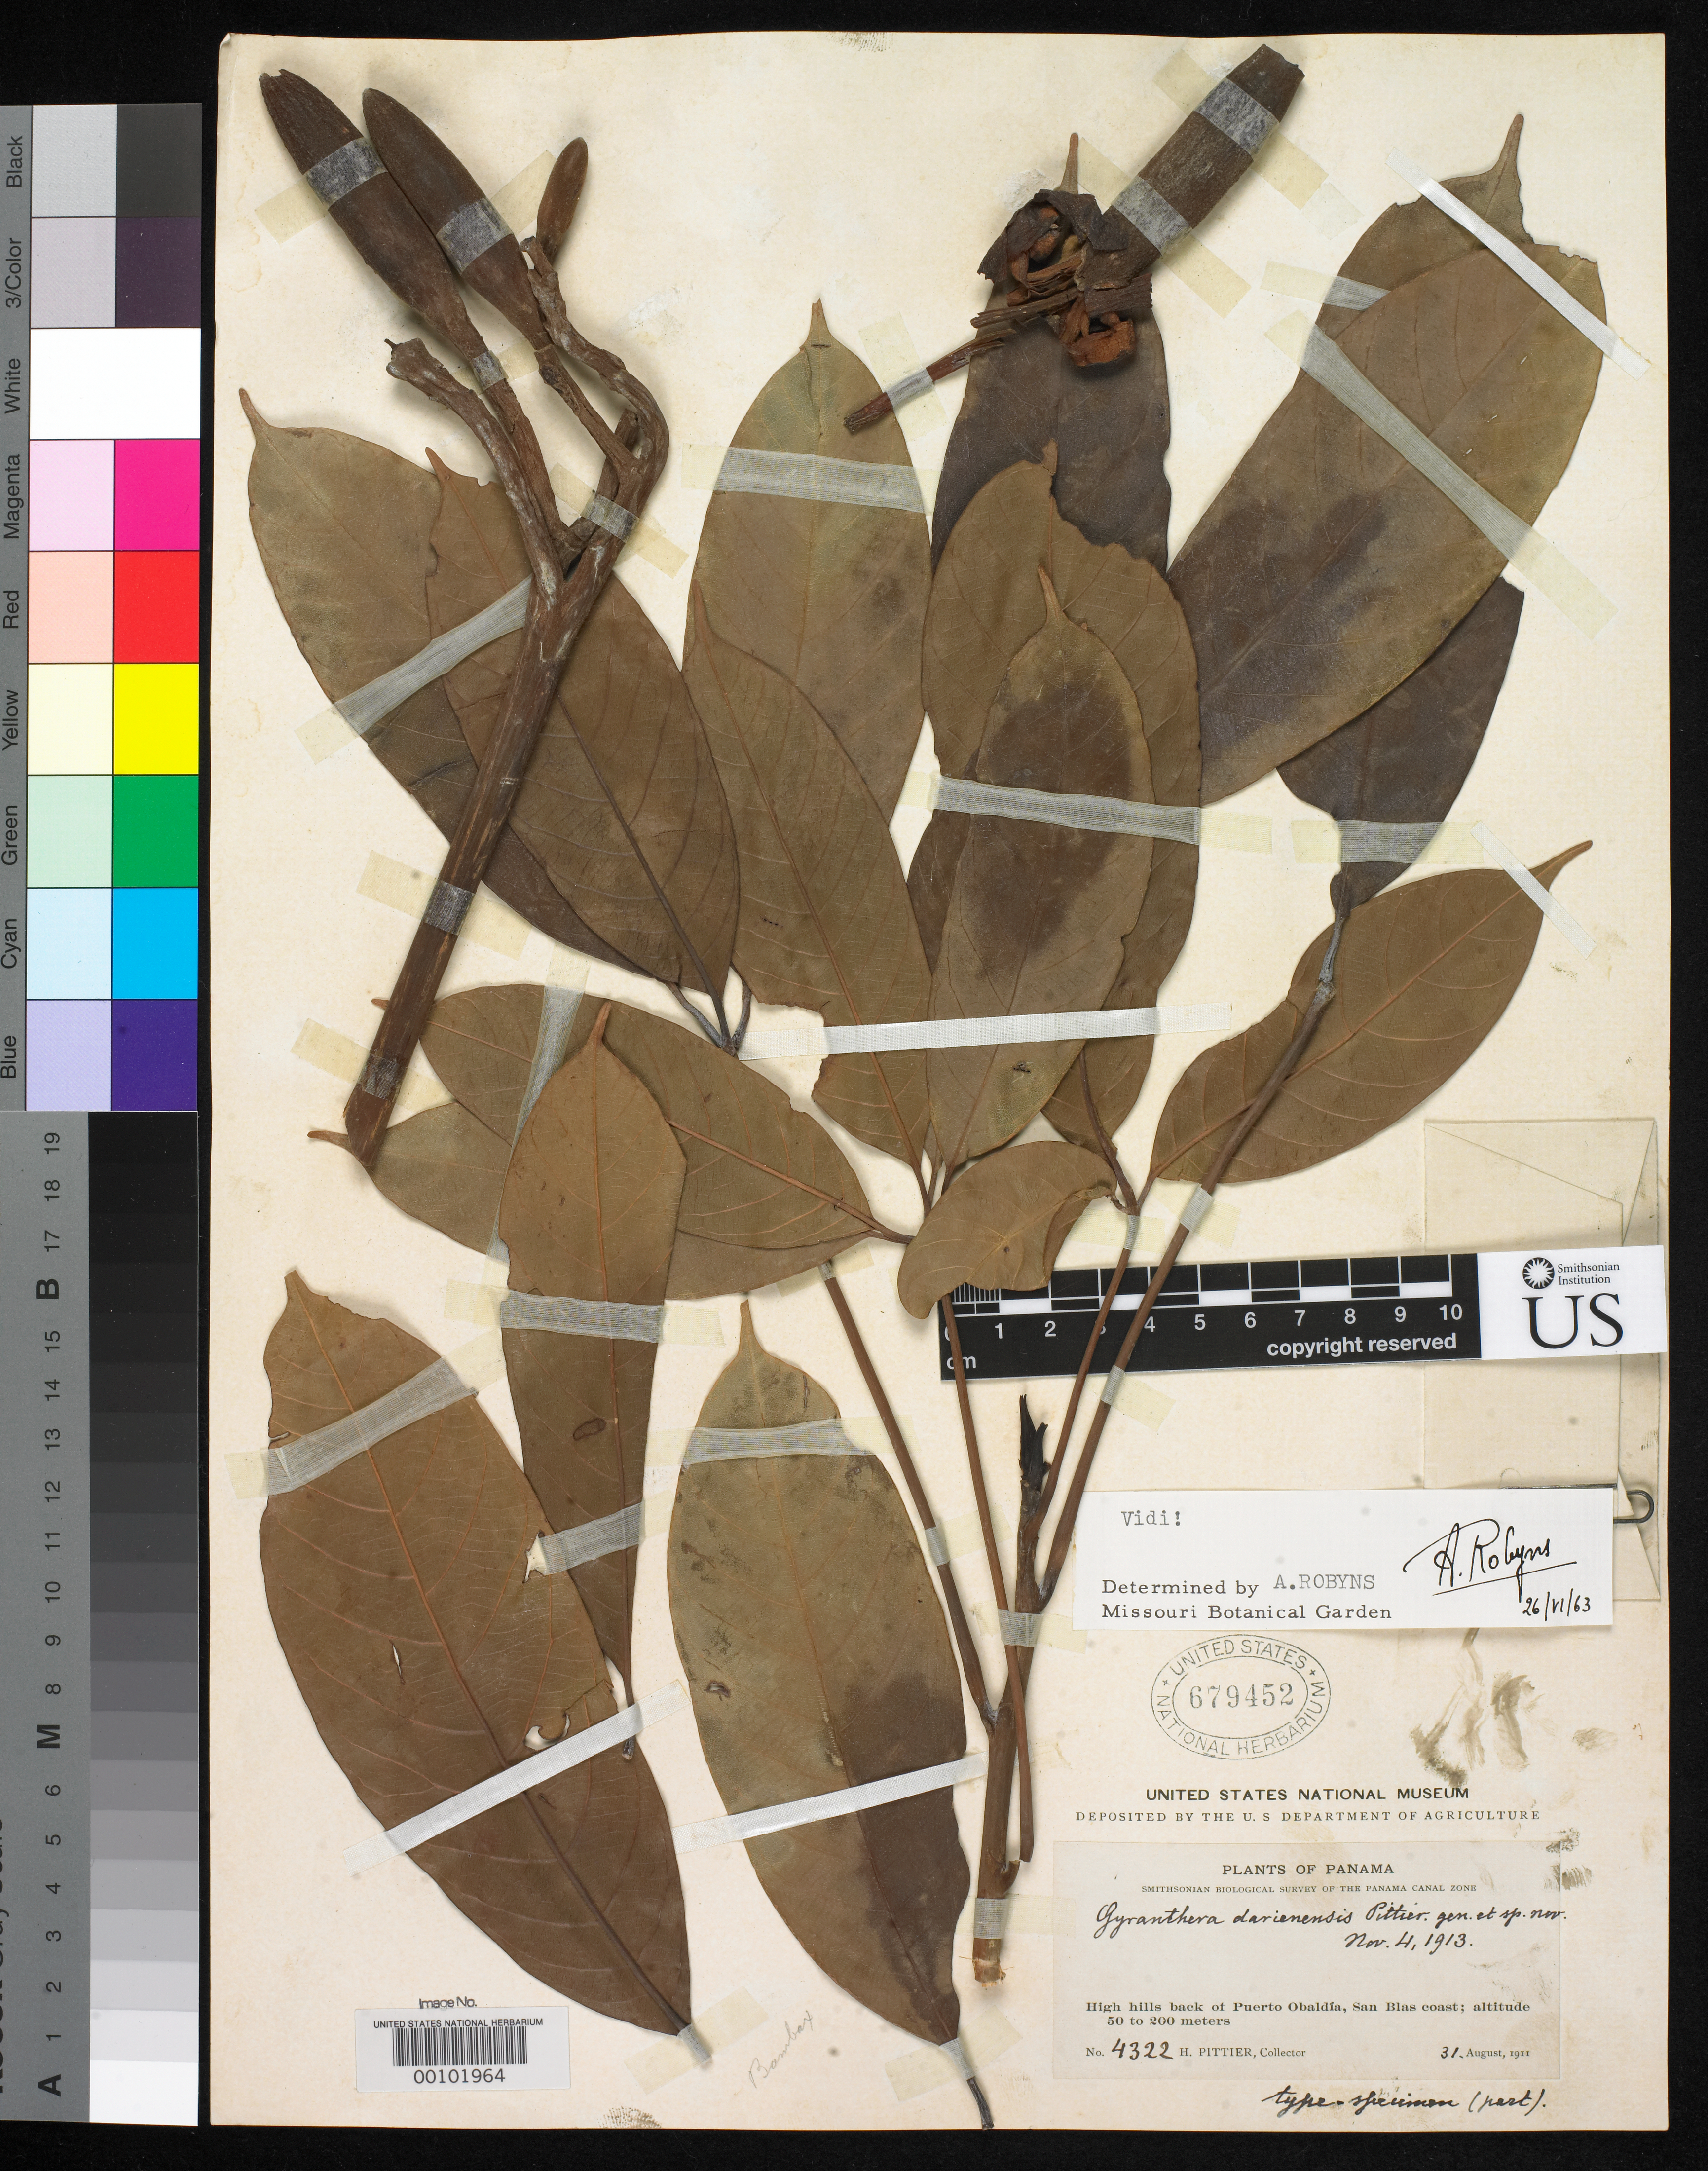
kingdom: Plantae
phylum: Tracheophyta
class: Magnoliopsida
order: Malvales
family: Malvaceae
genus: Gyranthera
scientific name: Gyranthera darienensis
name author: Pittier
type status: Holotype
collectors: H. F. Pittier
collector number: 4322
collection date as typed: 31 Aug 1911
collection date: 1911-08-31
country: Panama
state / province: Darién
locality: Hills back of Puerto Obaldia, San Blas coast.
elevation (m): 50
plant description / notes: US has 2 sheets (USNH 679451, 679452), both annotated by Pittier as "type specimen (part)"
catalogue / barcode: US 679452